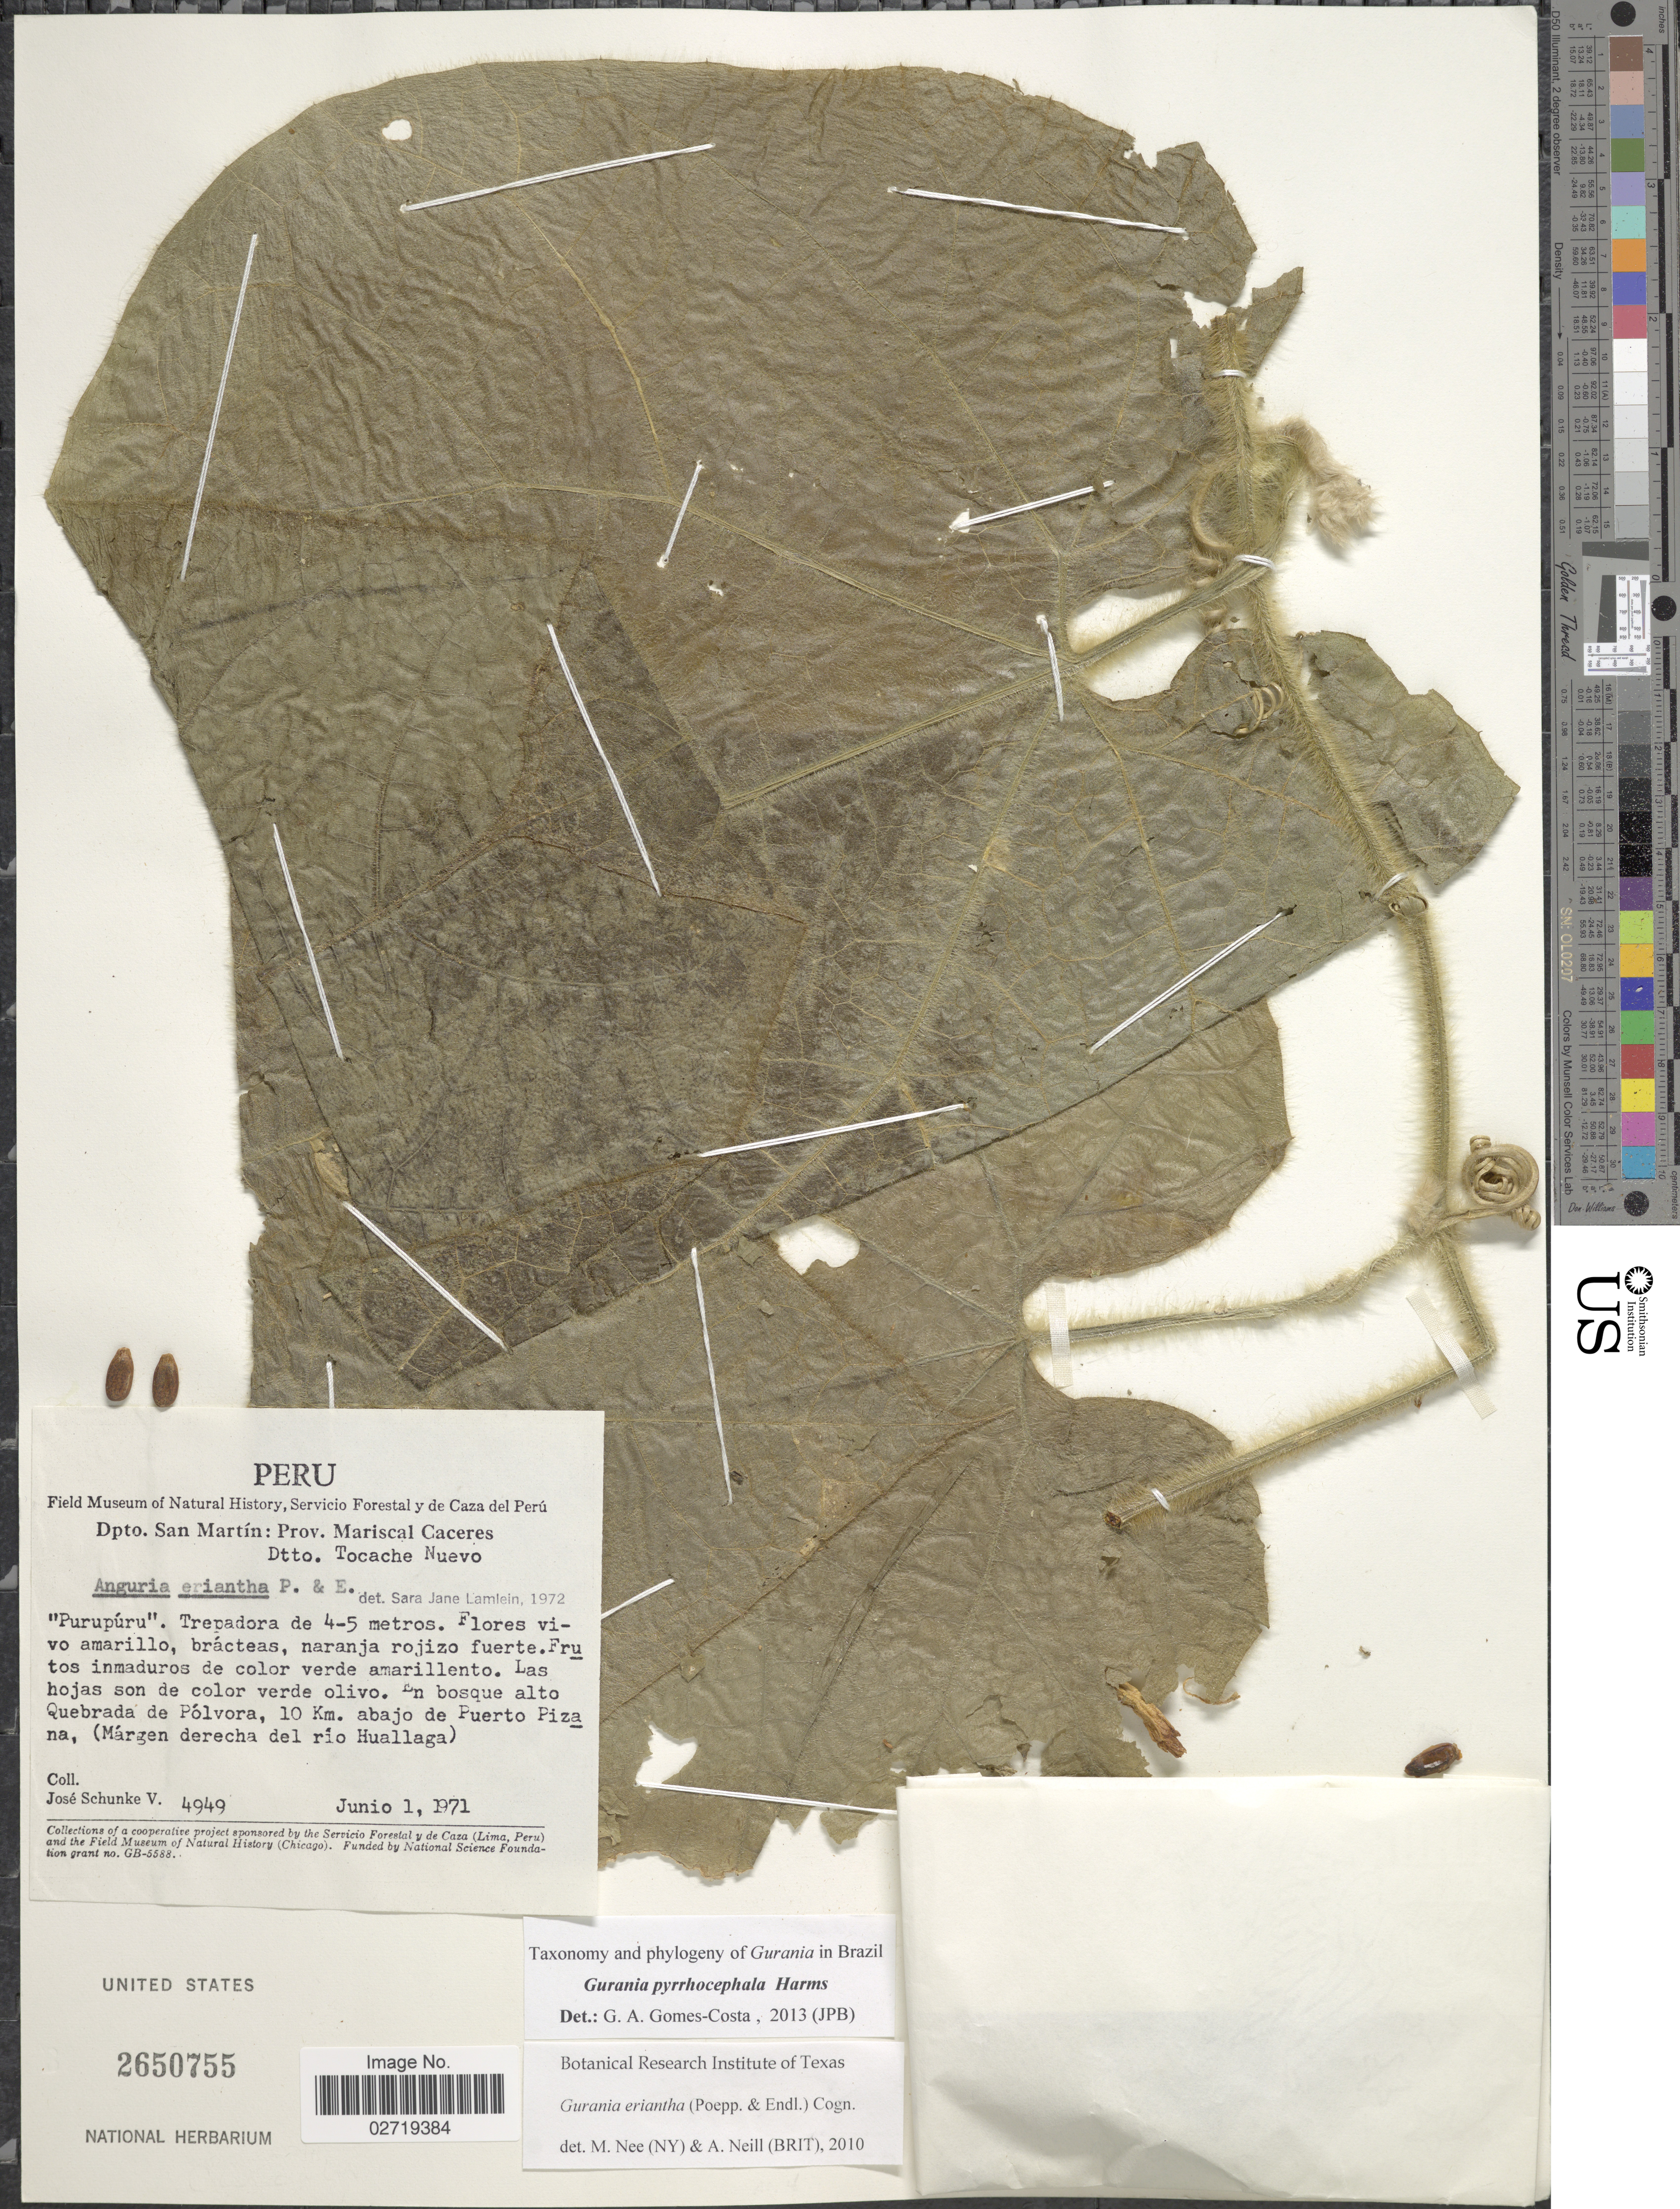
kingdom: Plantae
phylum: Tracheophyta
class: Magnoliopsida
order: Cucurbitales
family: Cucurbitaceae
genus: Gurania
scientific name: Gurania pyrrhocephala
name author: Harms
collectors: J. Schunke Vigo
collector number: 4949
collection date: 1971-06-01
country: Peru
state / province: San Martín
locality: Dpto. San Martín: Prov. Mariscal Caceres, Dtto Tocache Nuevo. En bosque alto Quebrada de Pólvora, 10 Km abajo de Puerto Pizana, (Márgen derecha del río Huallaga)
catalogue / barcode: US 2650755